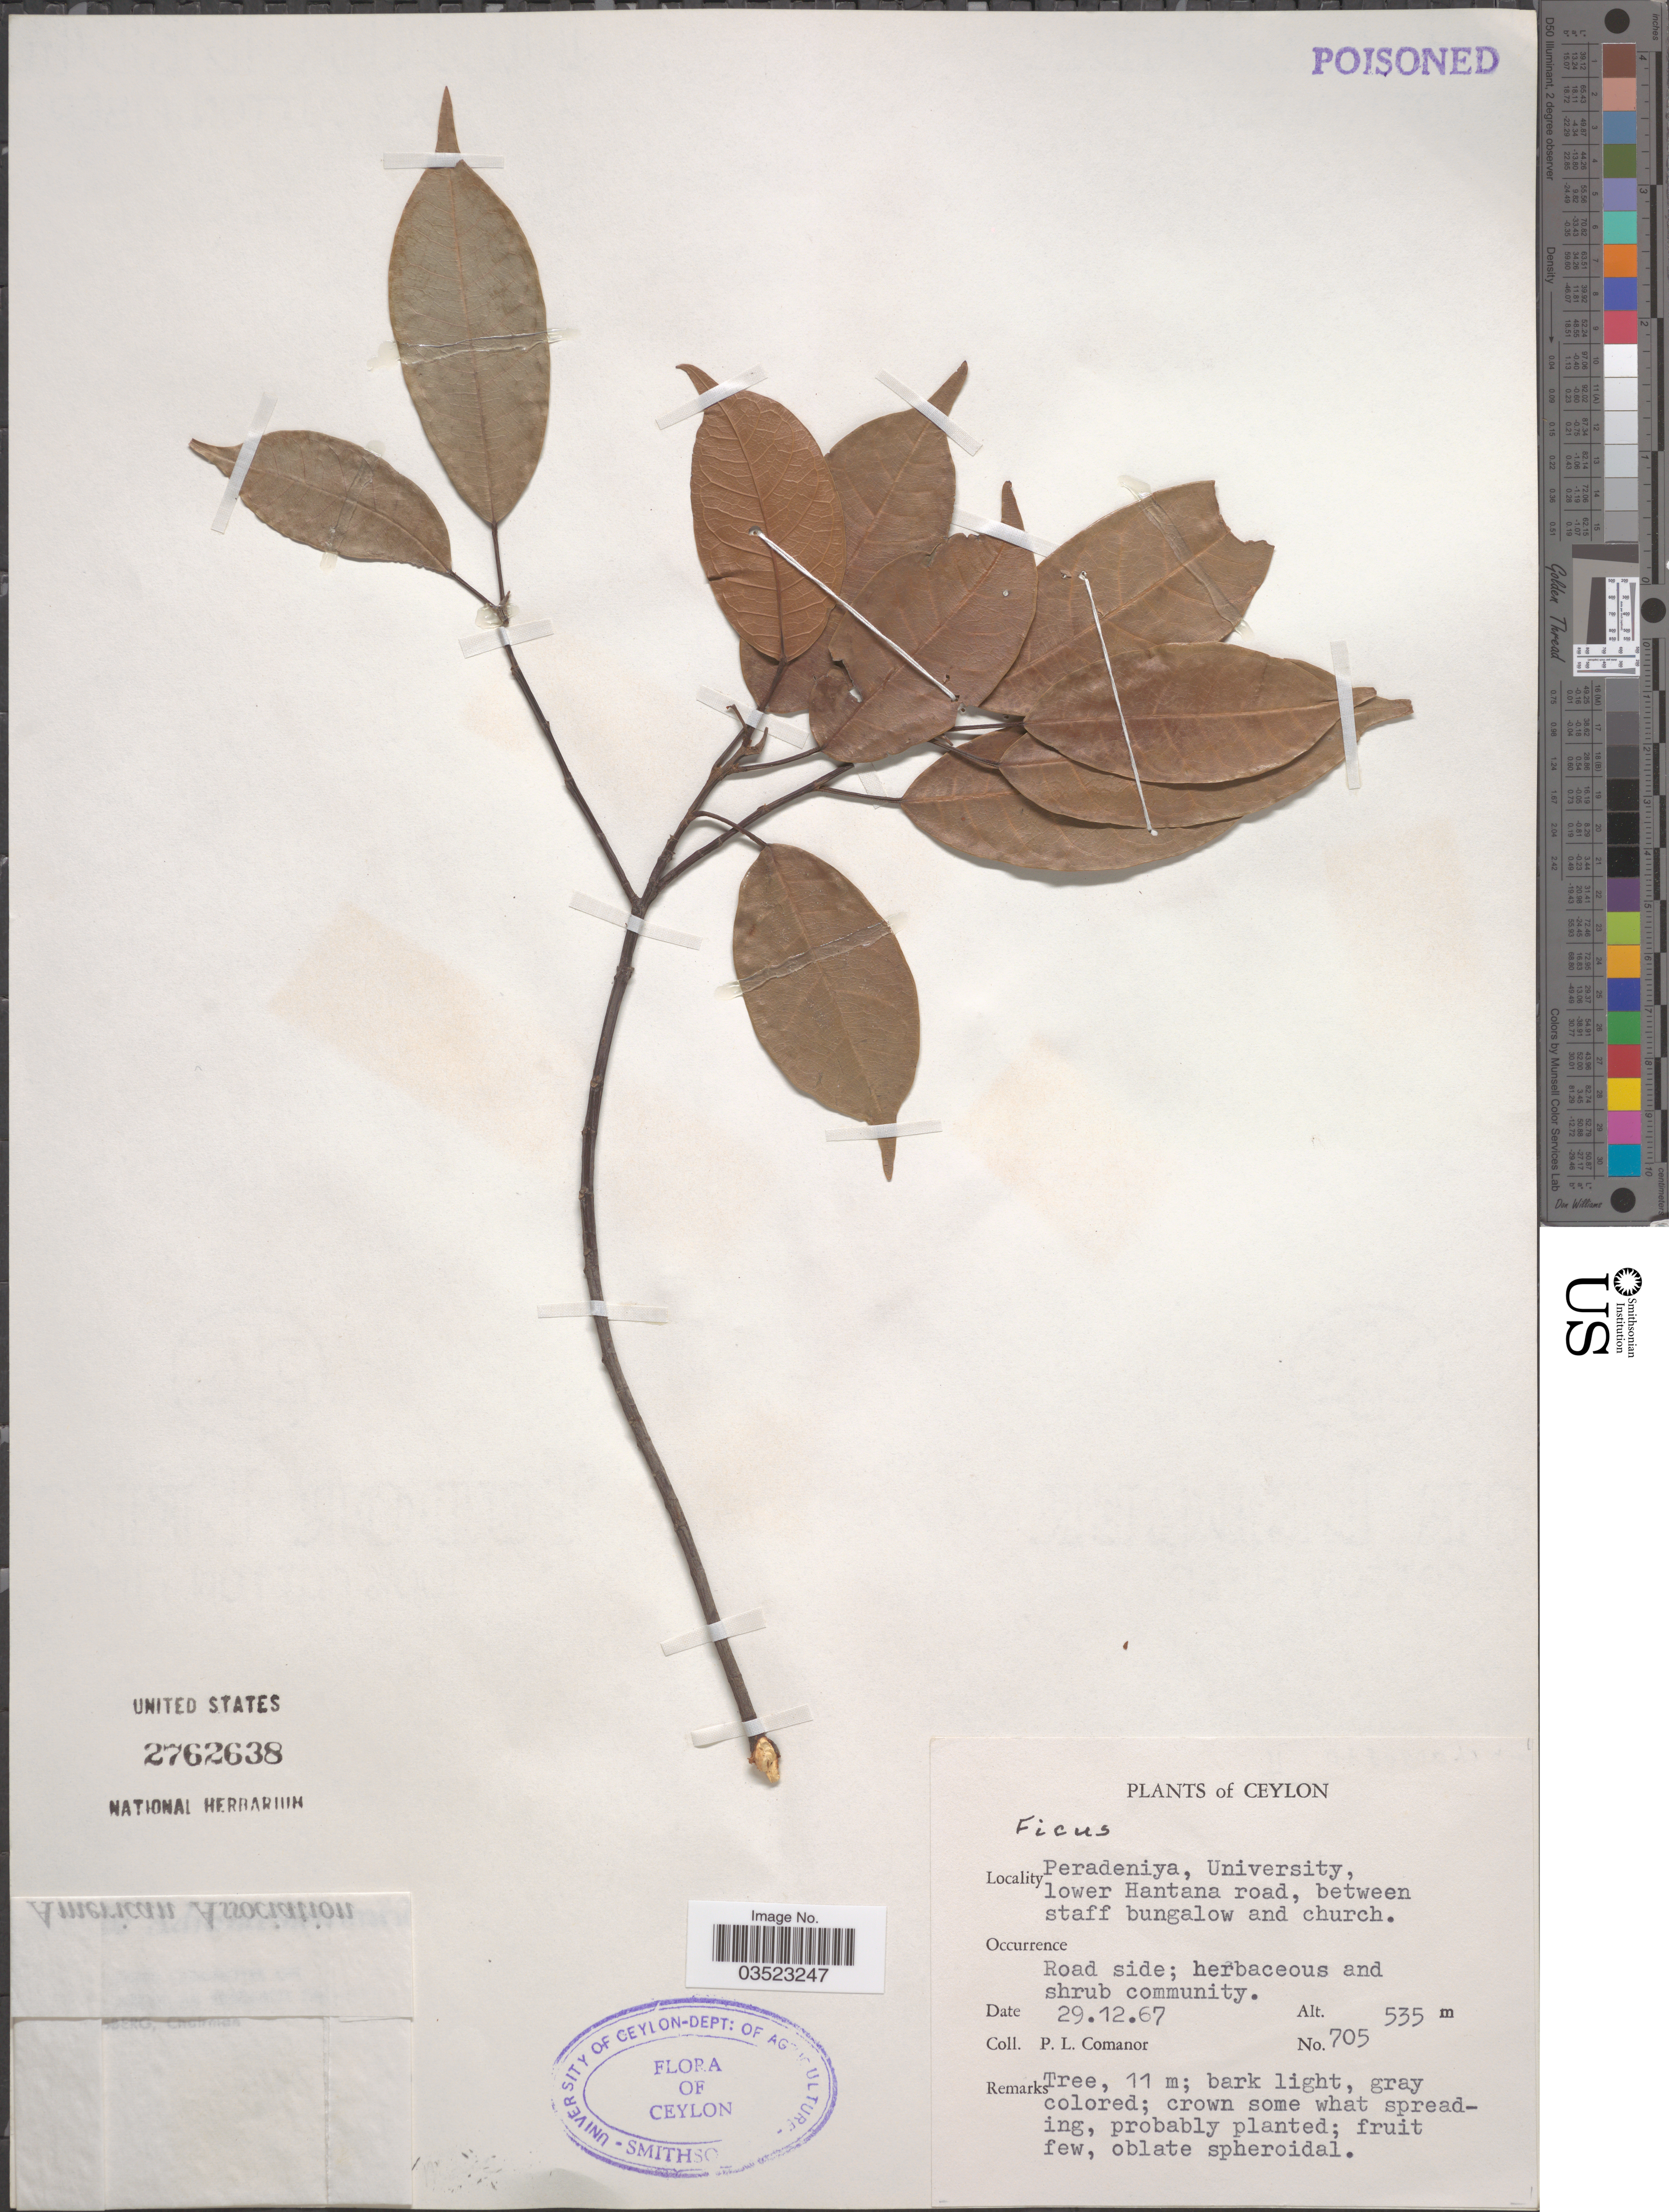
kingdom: Plantae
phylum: Tracheophyta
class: Magnoliopsida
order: Rosales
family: Moraceae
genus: Ficus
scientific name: Ficus sp.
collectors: P. Comanor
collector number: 705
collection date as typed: Transcribed d/m/y: 29/12/67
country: Sri Lanka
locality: Ceylon. Peradeniya, University, lower Hantana road, between staff bungalow and church.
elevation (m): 535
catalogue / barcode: US 2762638